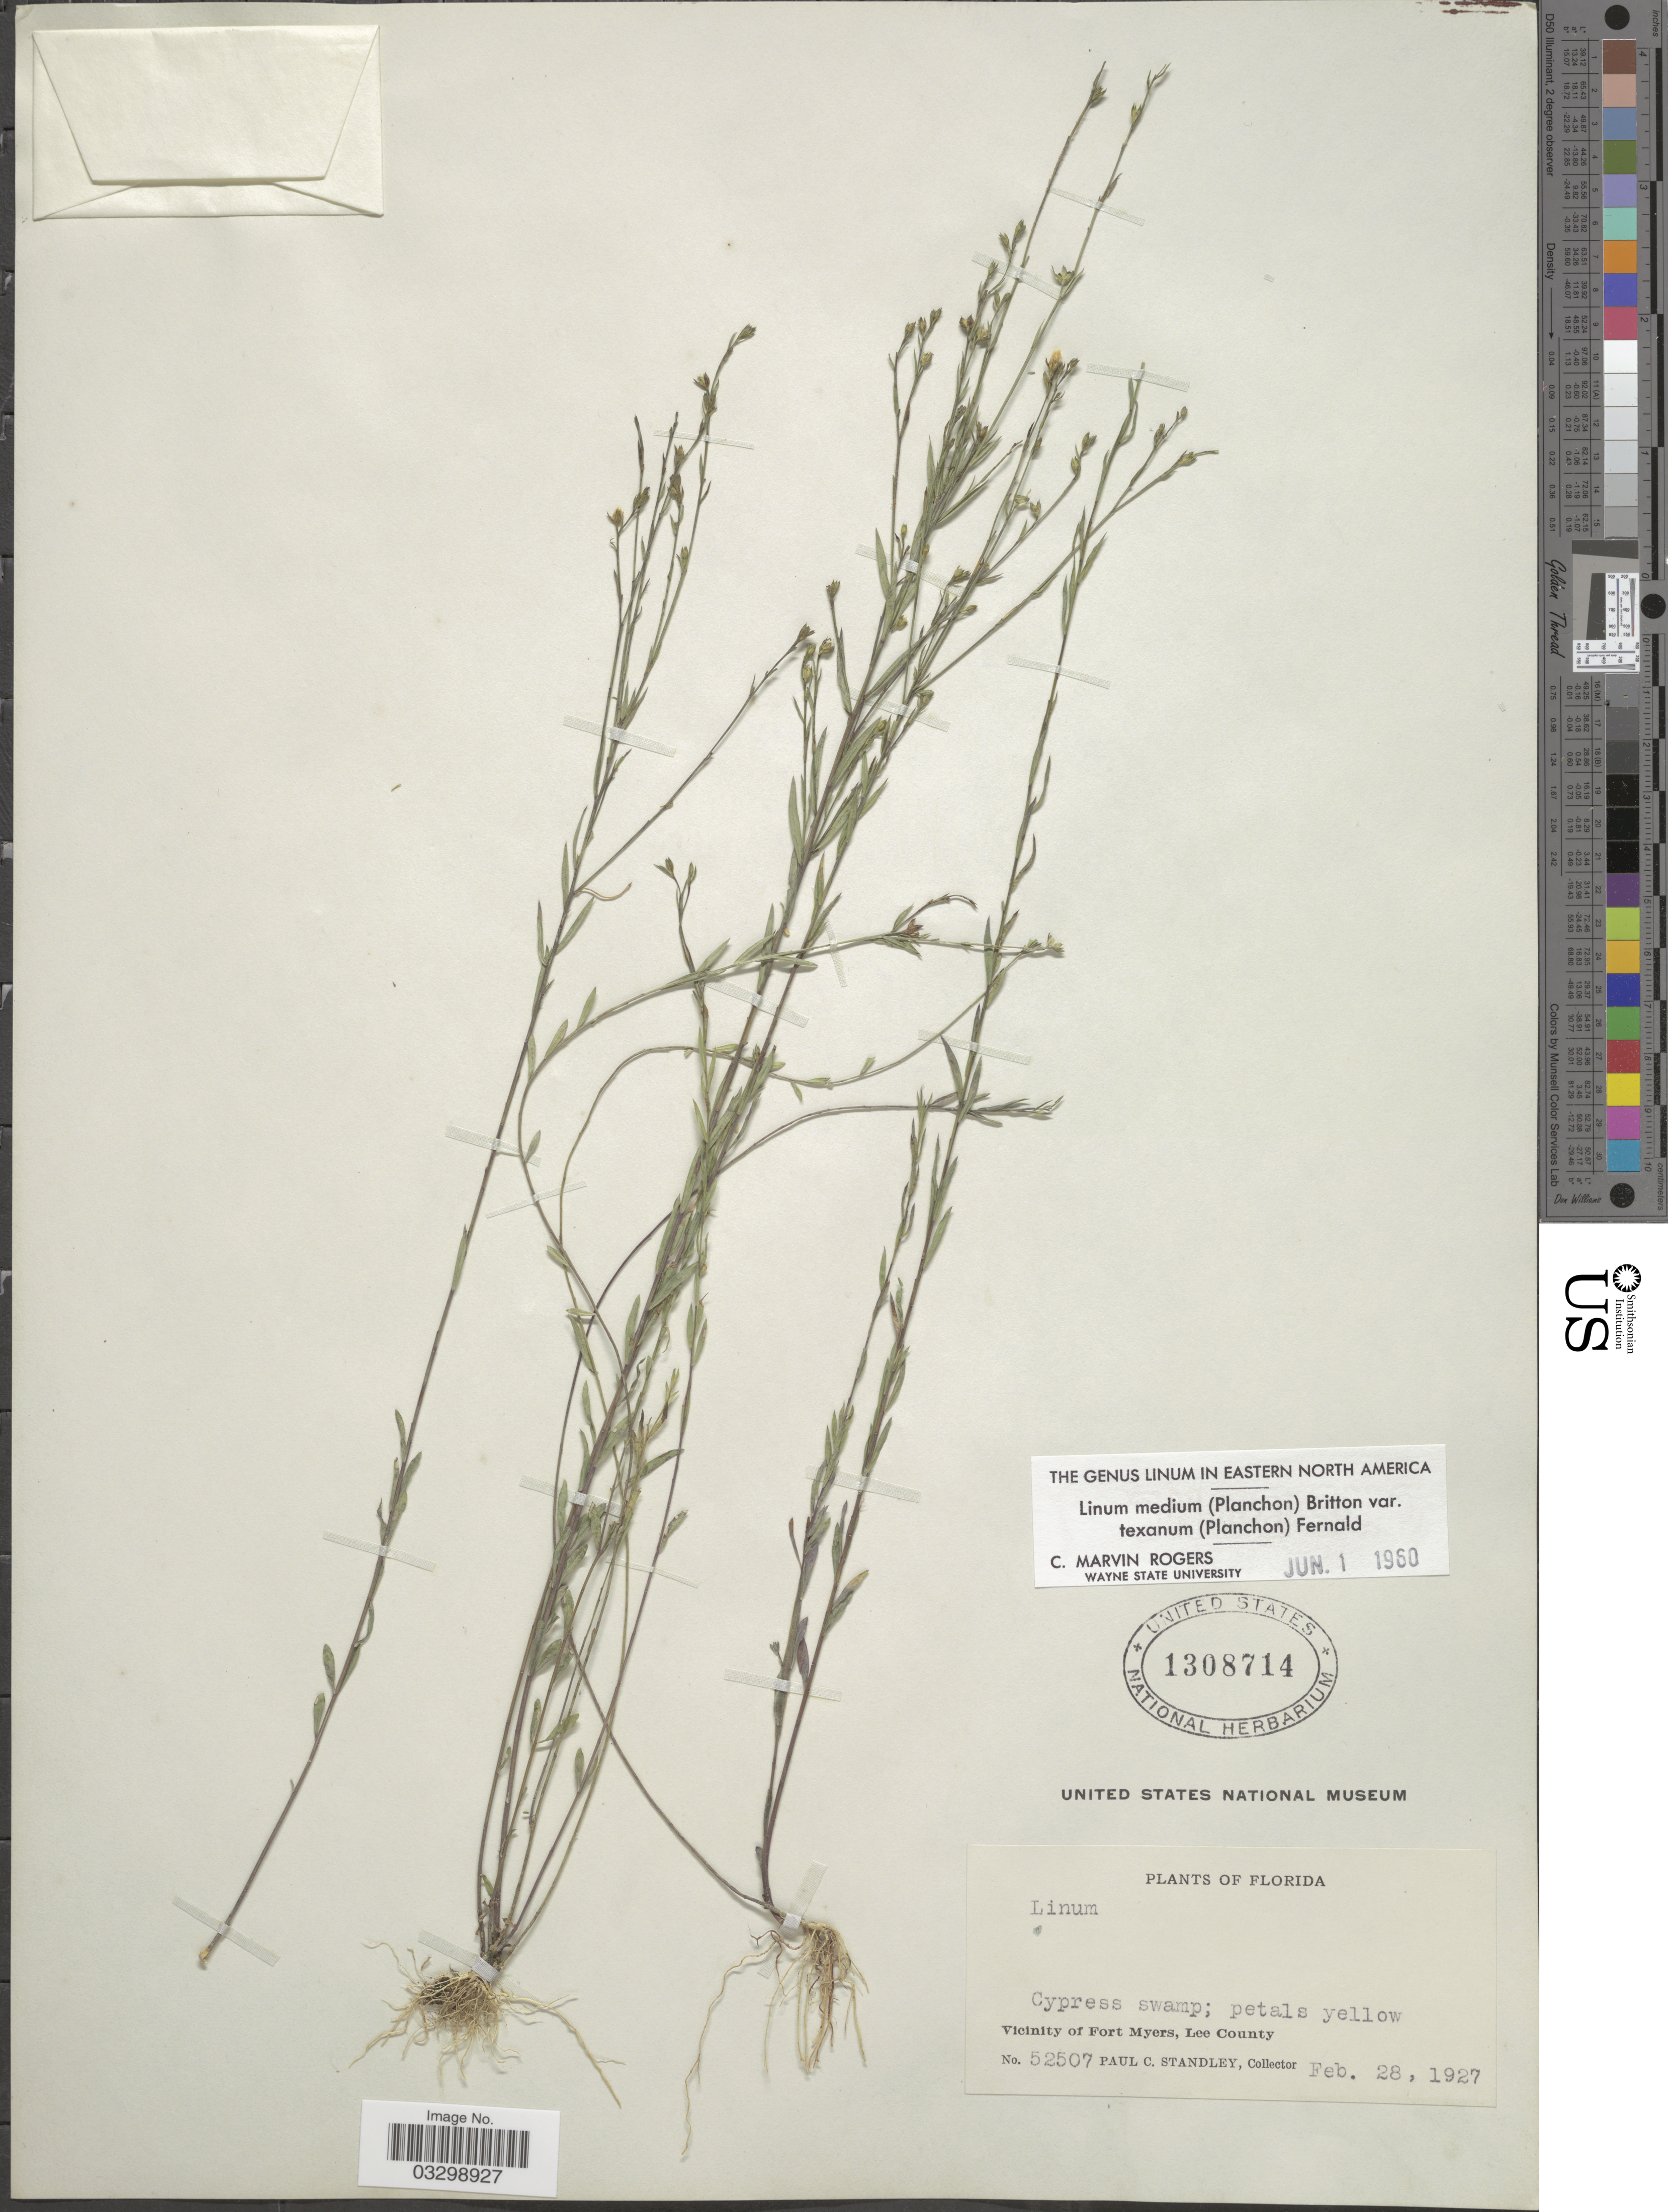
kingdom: Plantae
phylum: Tracheophyta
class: Magnoliopsida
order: Malpighiales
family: Linaceae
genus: Linum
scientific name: Linum medium var. texanum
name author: (Planch.) Fernald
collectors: P. C. Standley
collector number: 52507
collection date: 1927-02-28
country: United States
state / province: Florida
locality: Cypress swamp, Vicinity of Fort Myers, Lee County.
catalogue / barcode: US 1308714